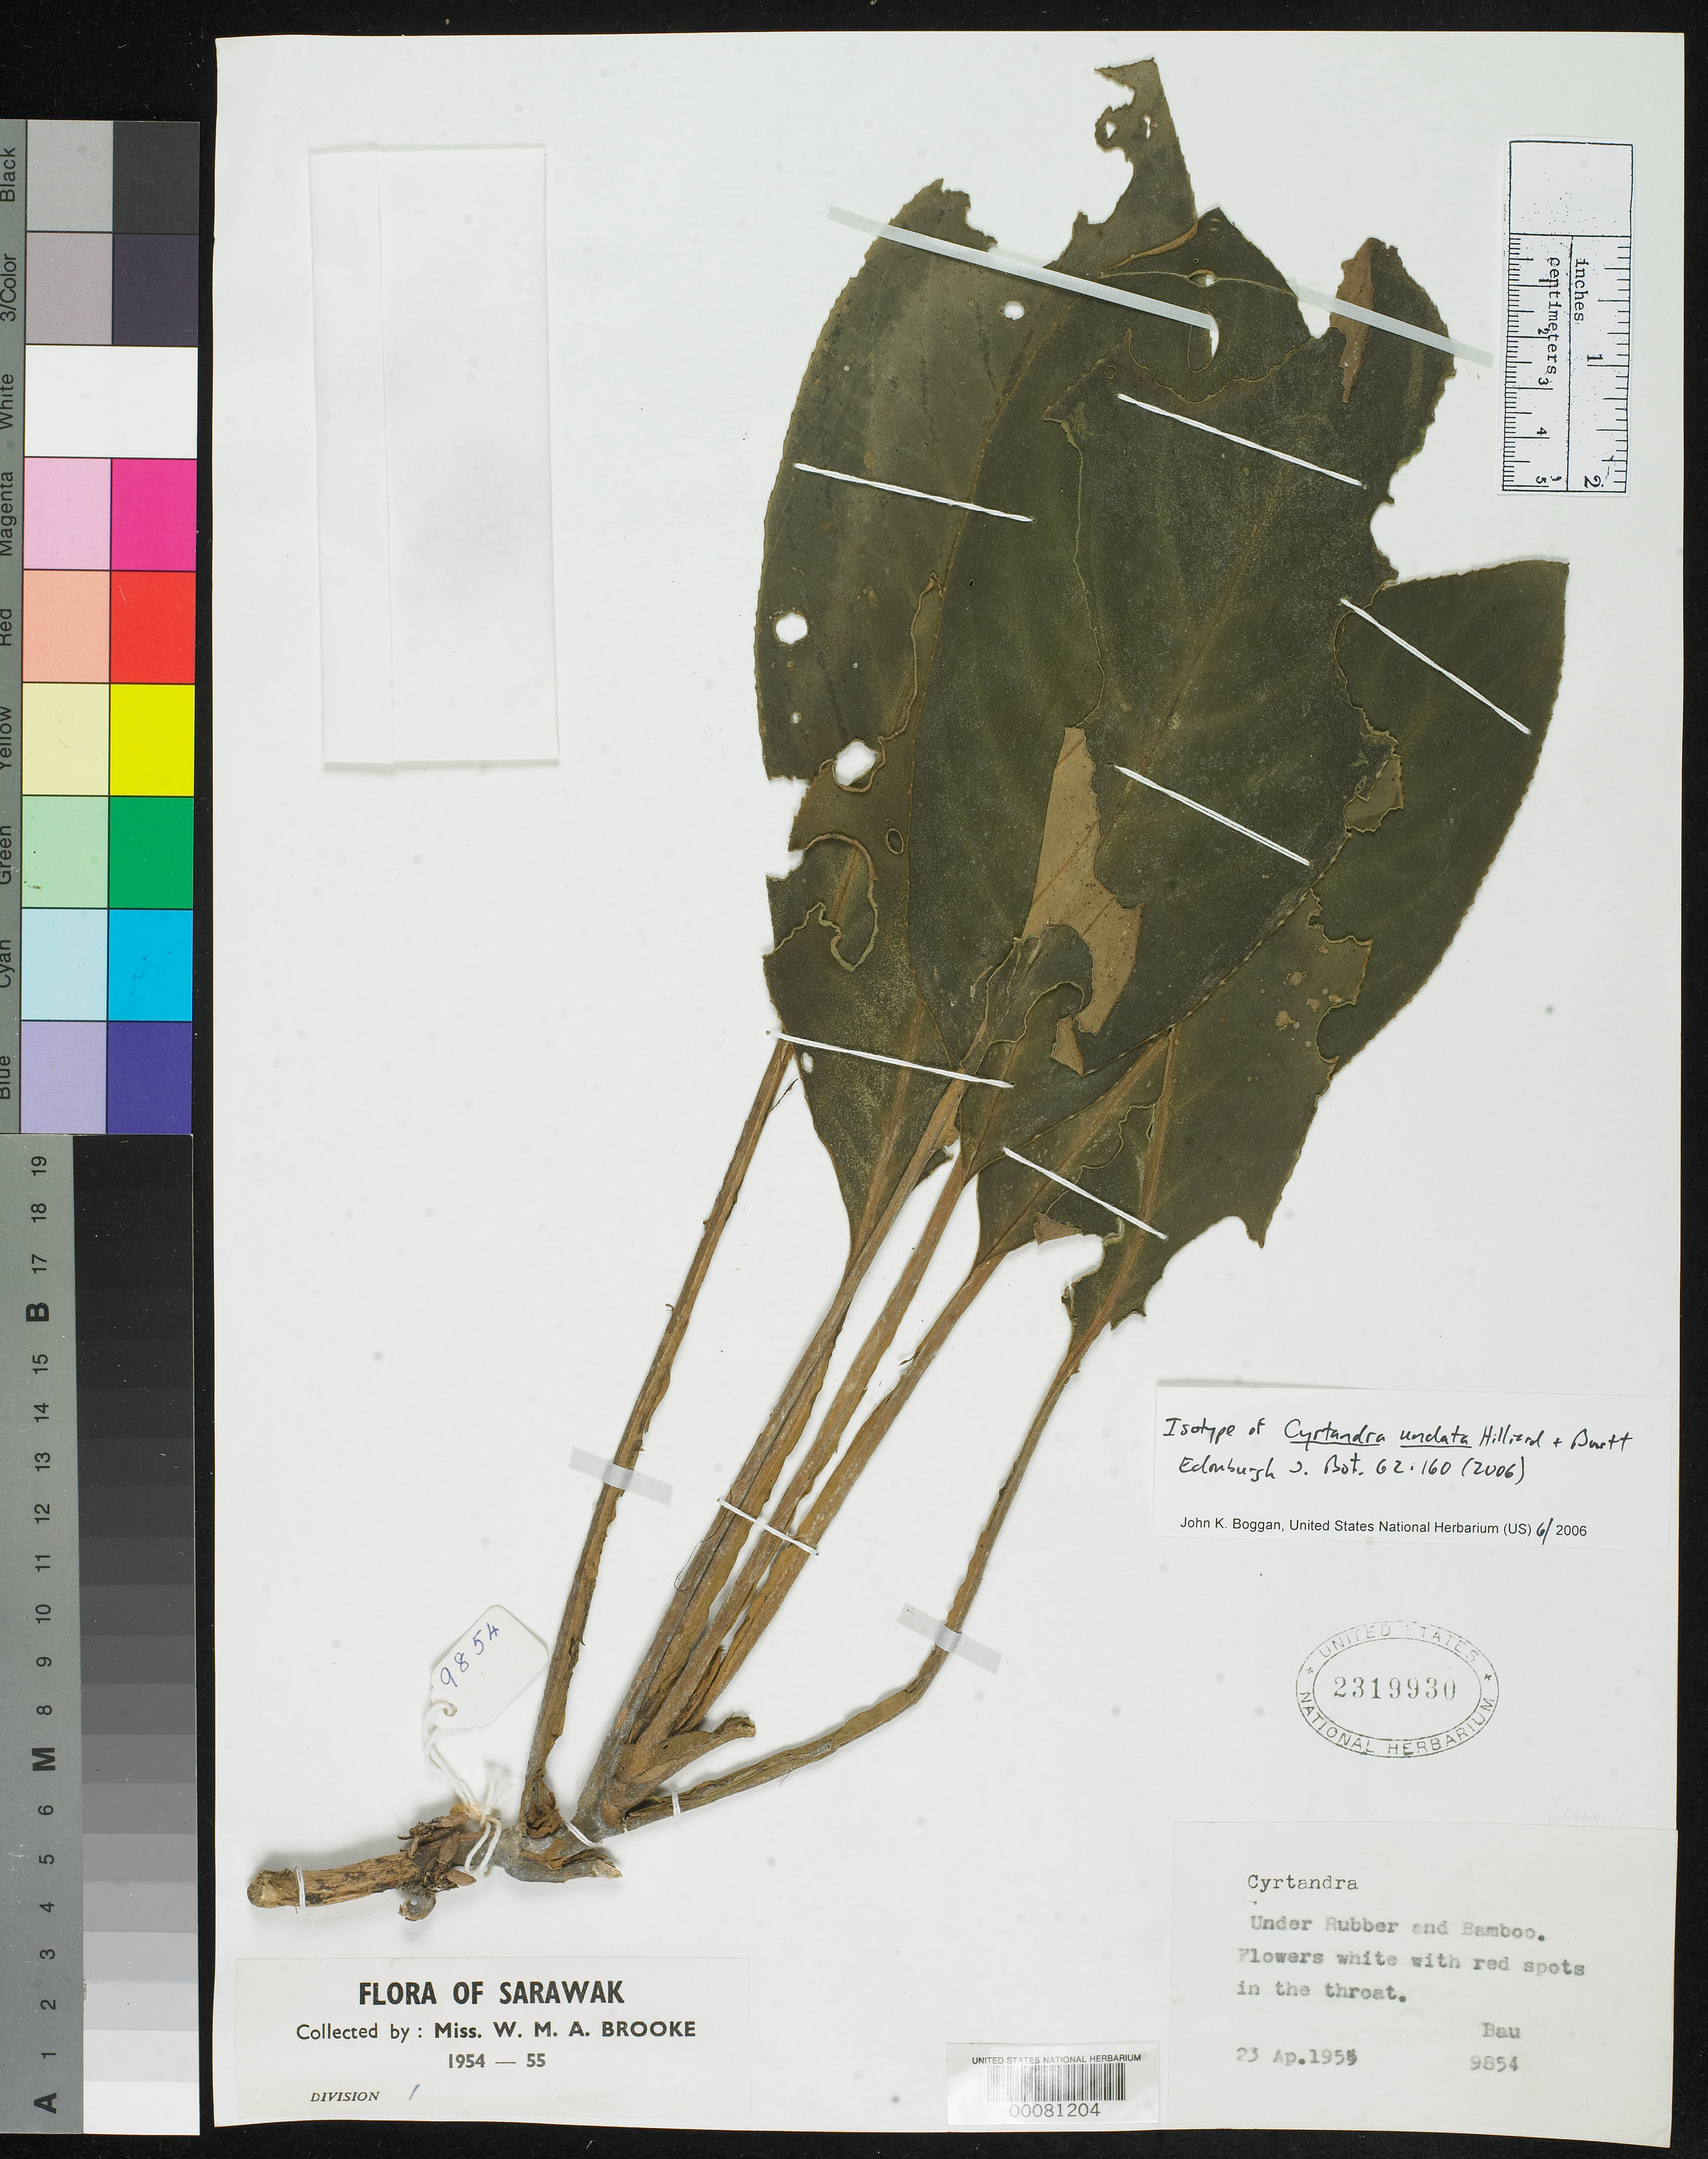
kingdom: Plantae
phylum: Tracheophyta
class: Magnoliopsida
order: Lamiales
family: Gesneriaceae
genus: Cyrtandra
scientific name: Cyrtandra undata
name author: Hilliard & B.L. Burtt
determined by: Boggan, J. K., (US), NMNH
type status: Isotype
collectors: W. Brooke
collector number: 9854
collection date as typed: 23 Apr 1955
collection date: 1955-04-23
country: Malaysia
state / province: Sarawak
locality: Sarawak. Division 1. Bau.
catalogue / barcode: US 2319930